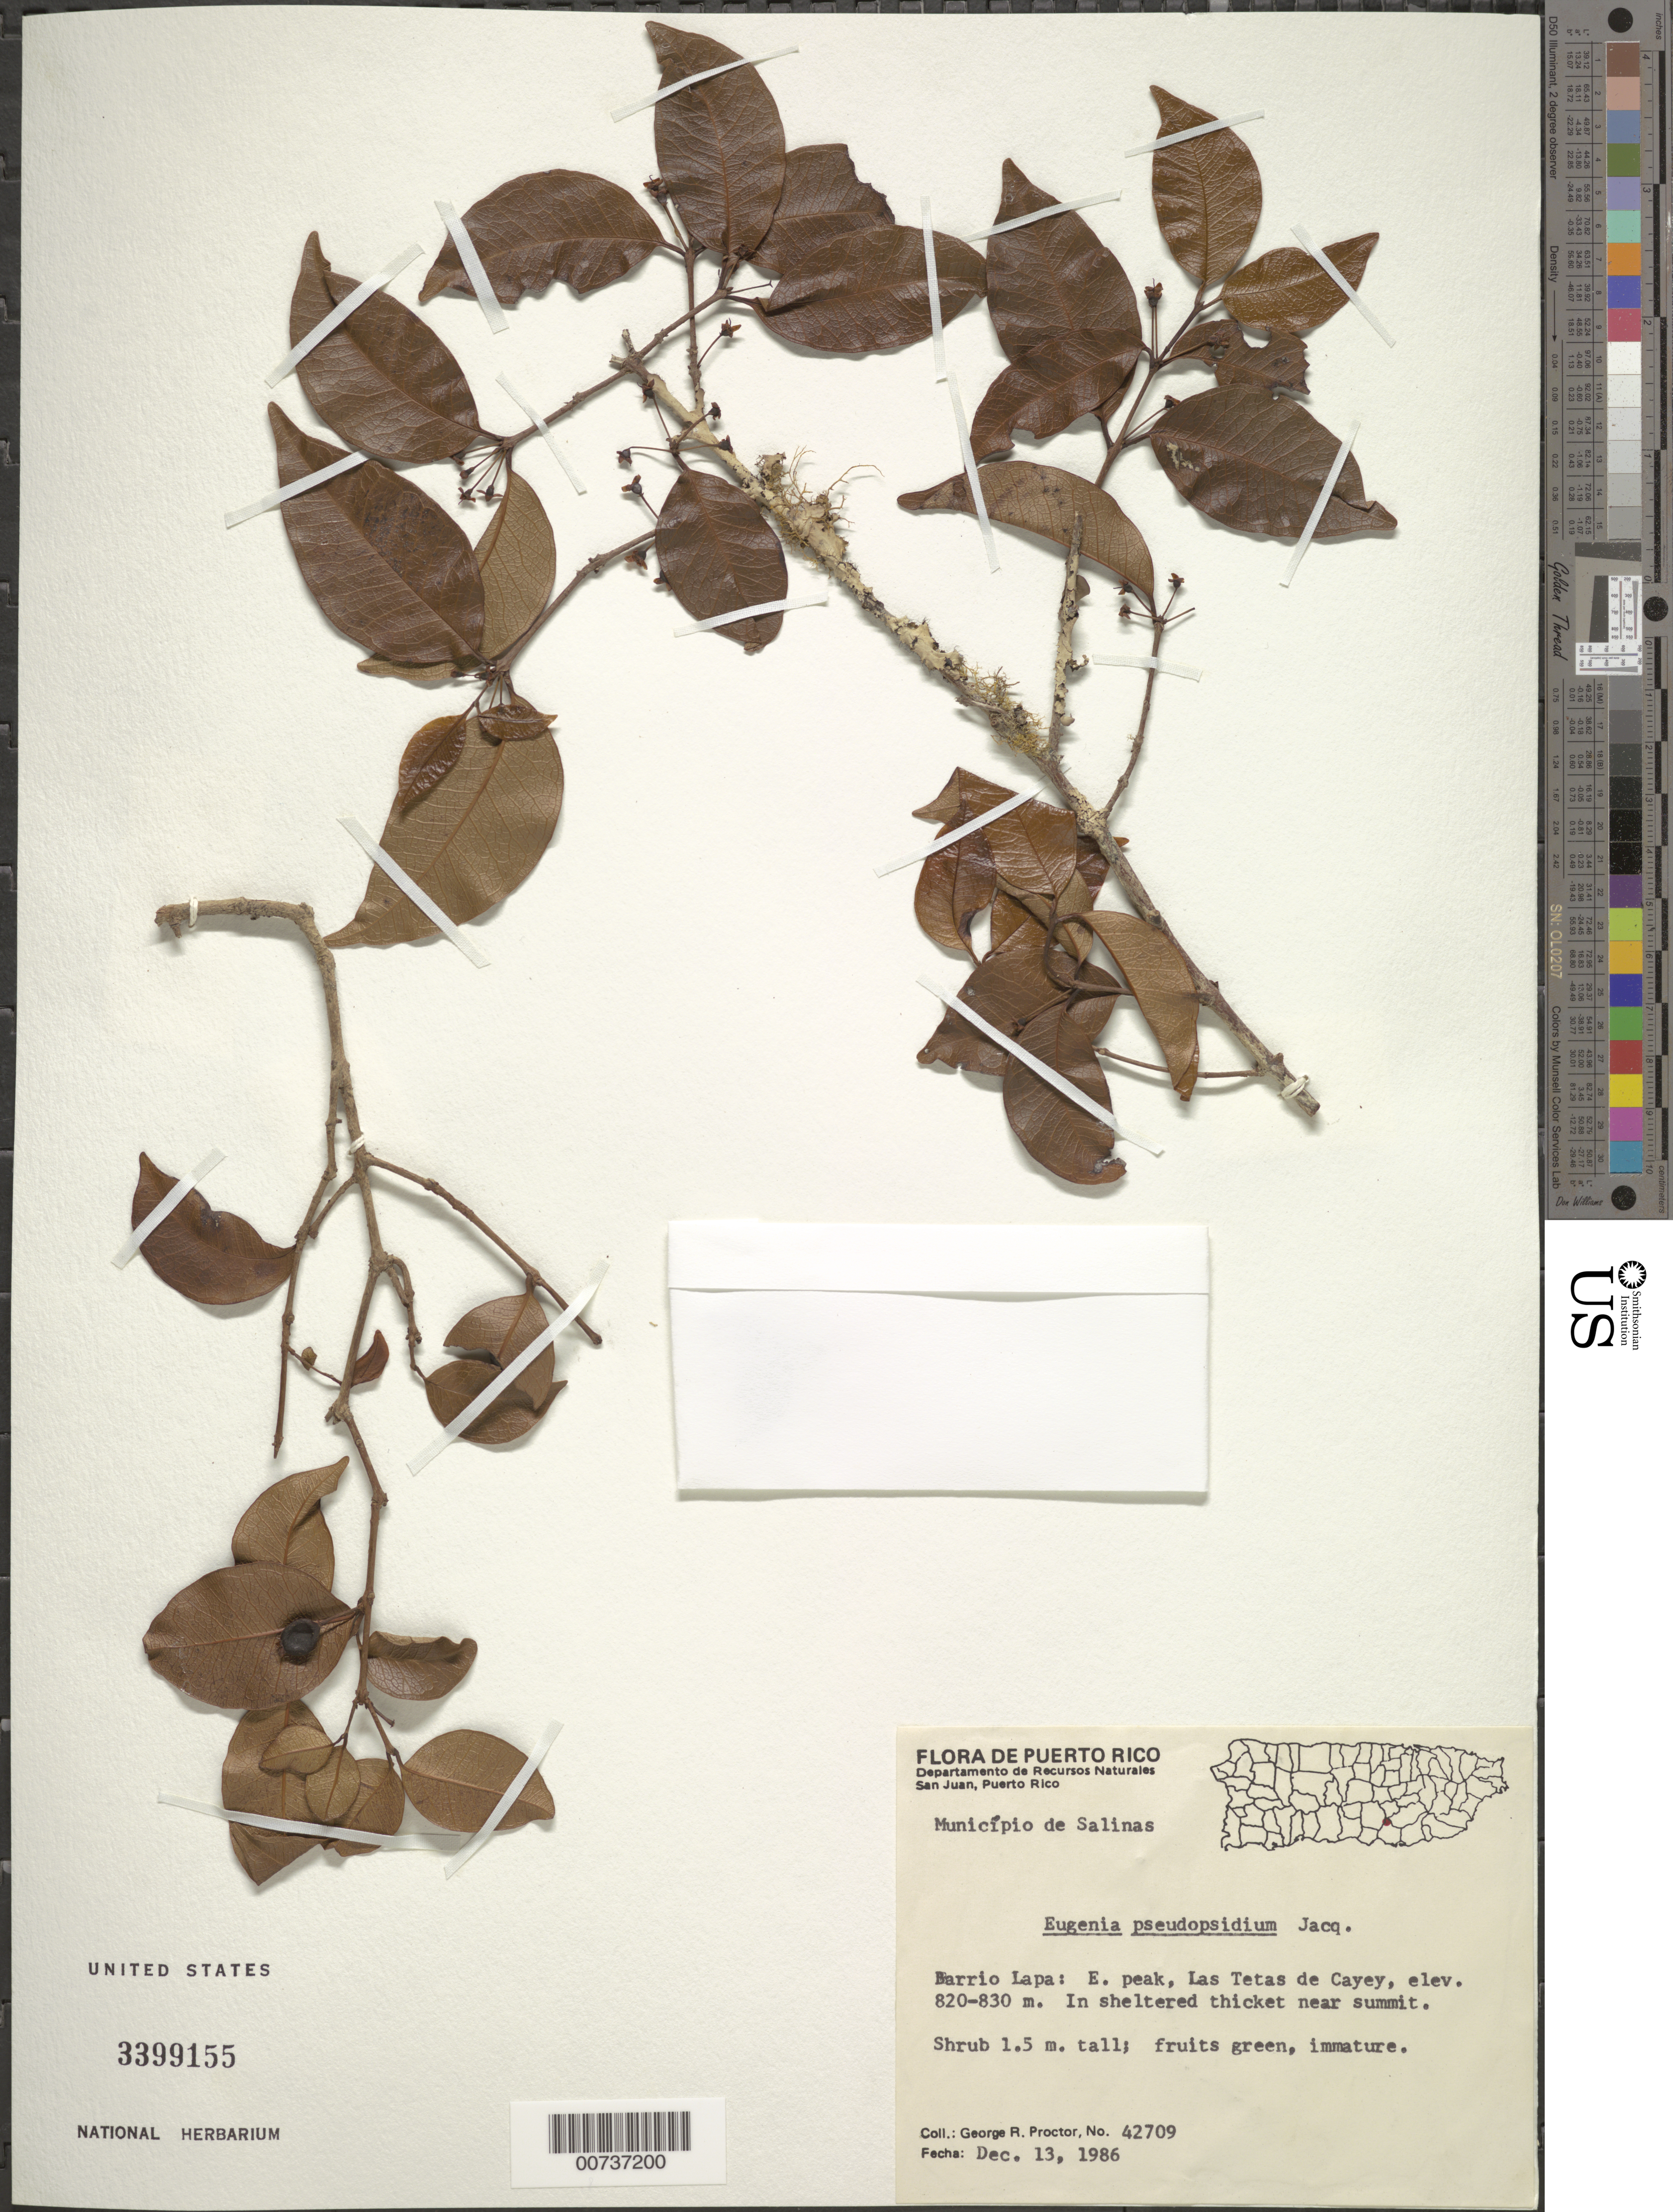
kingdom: Plantae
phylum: Tracheophyta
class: Magnoliopsida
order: Myrtales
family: Myrtaceae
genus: Eugenia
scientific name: Eugenia pseudopsidium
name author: Jacq.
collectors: G. R. Proctor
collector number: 42709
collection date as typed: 13 Dec 1986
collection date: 1986-12-13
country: Puerto Rico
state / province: Salinas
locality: Mun. Salinas: Barrio Lapa, East Peak, Las Tetas de Cayey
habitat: In sheltered thicket near summit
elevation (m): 820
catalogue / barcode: US 3399155